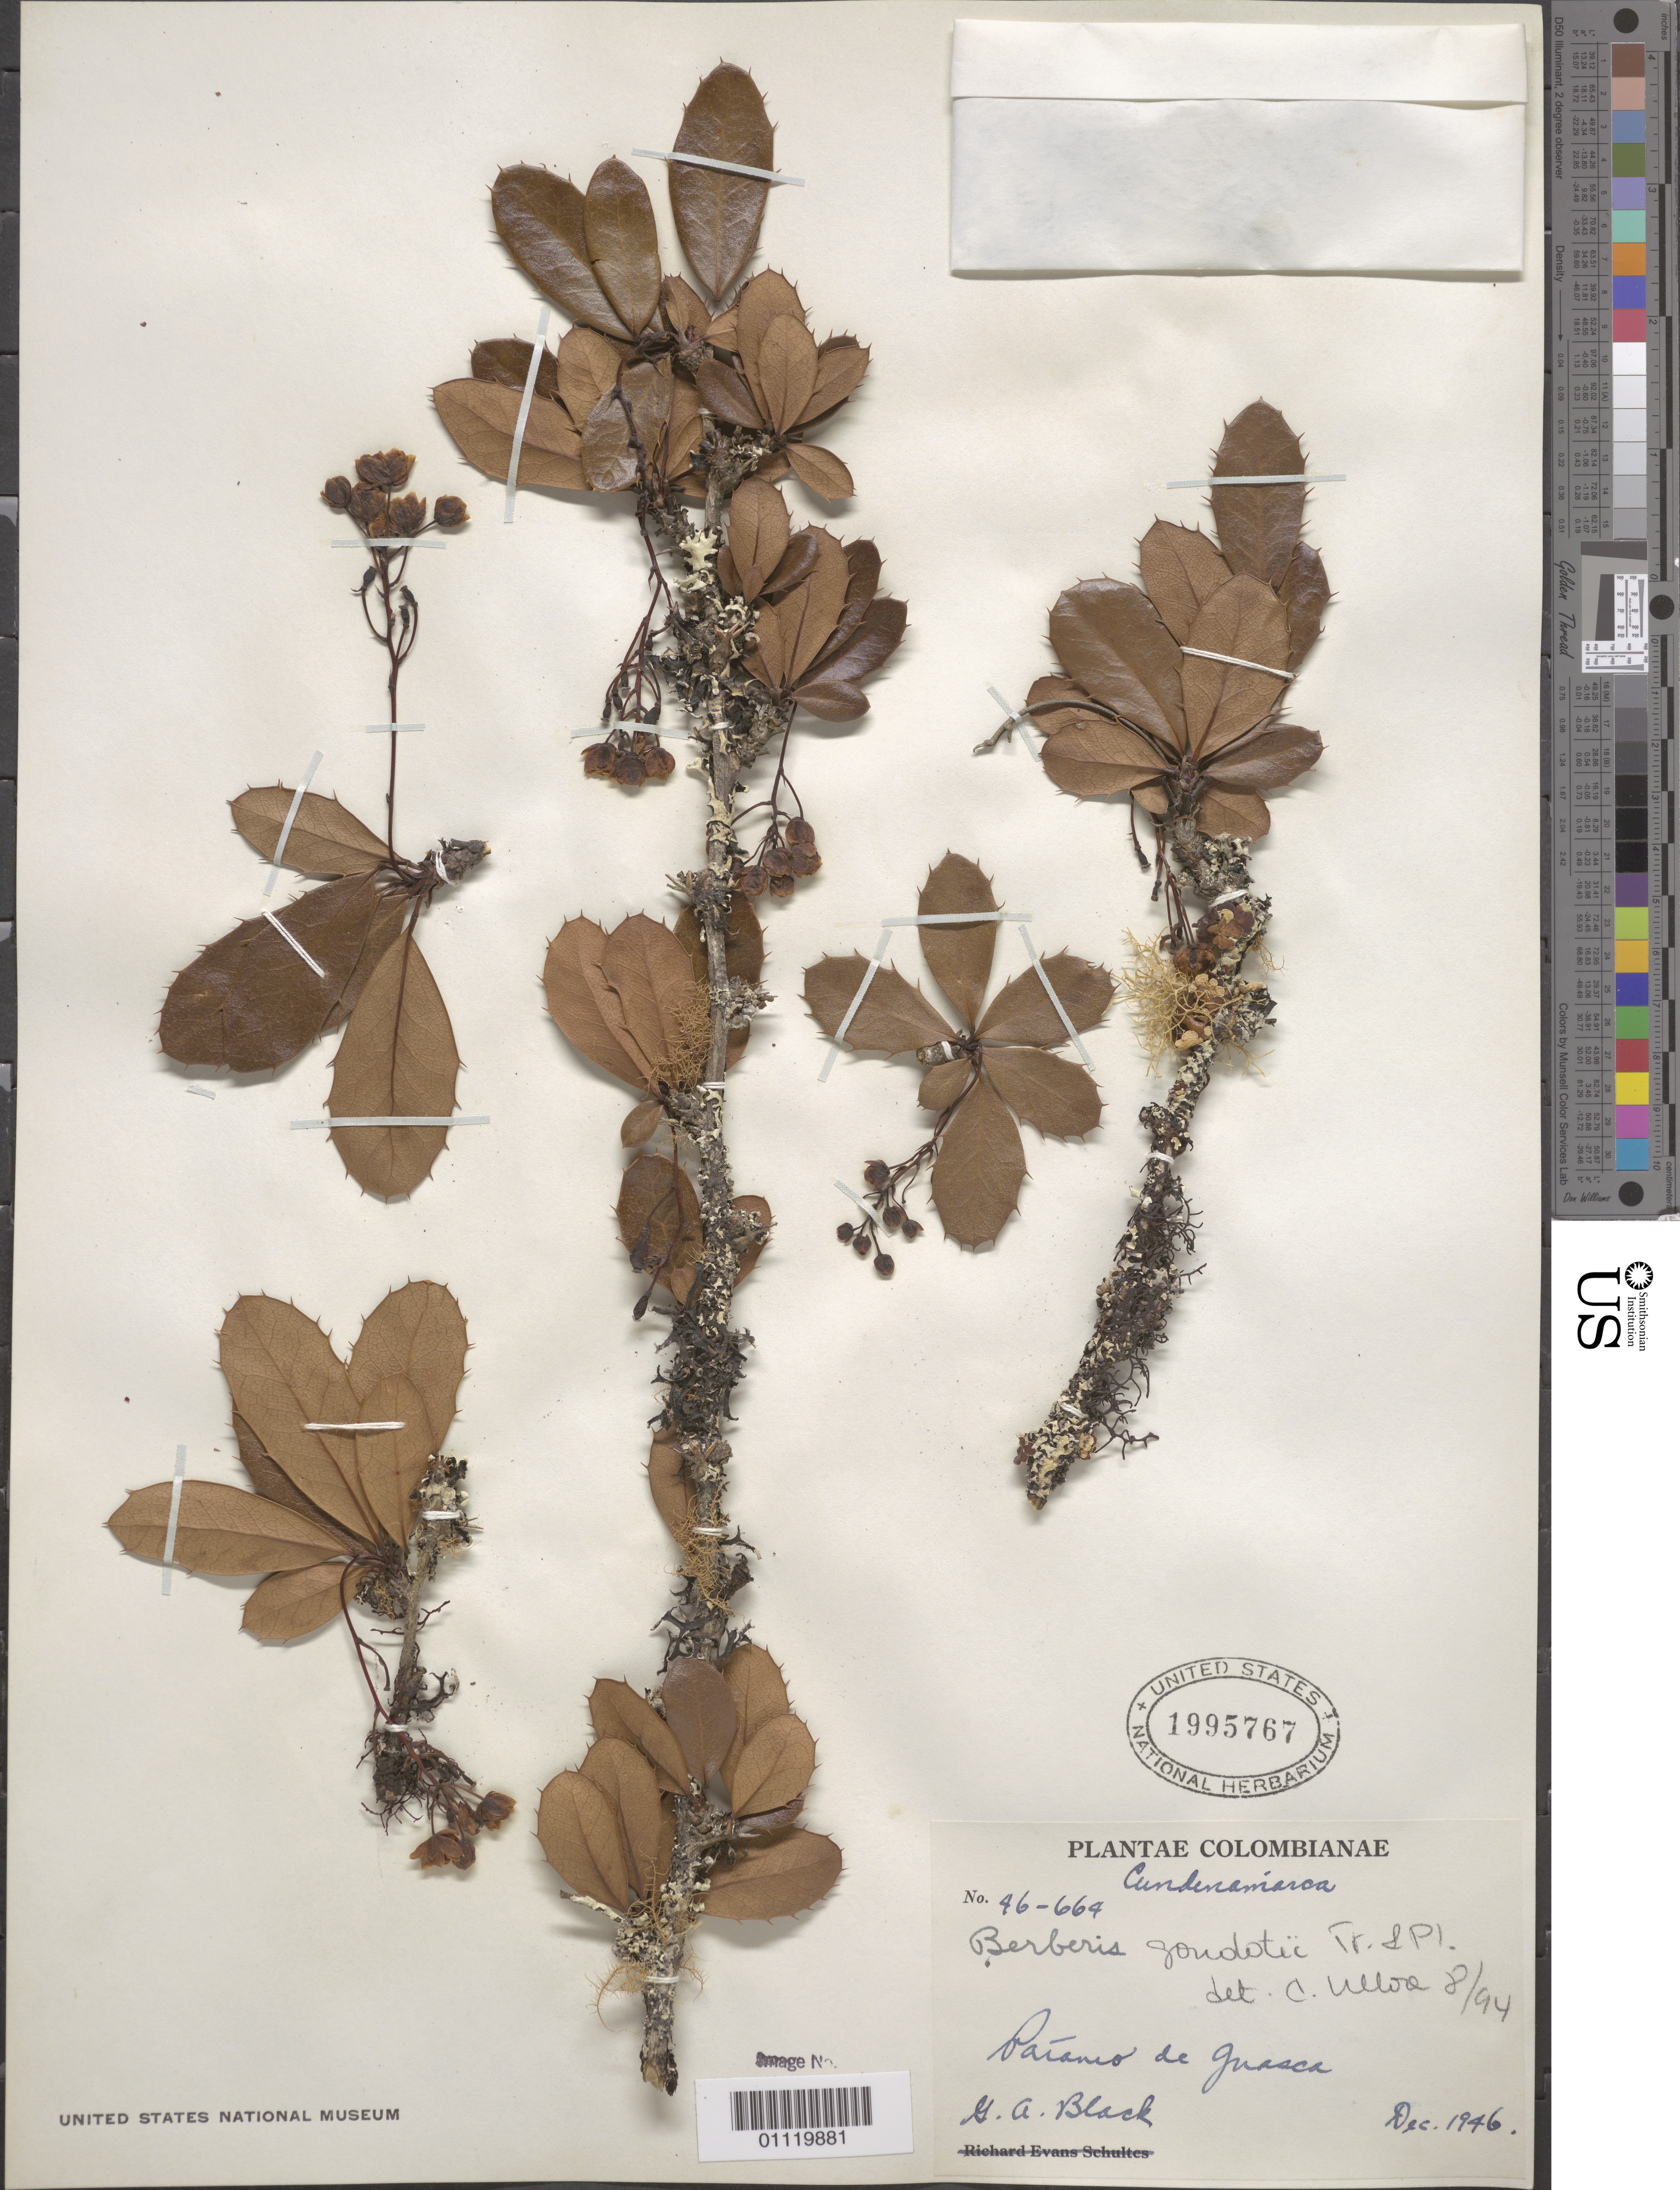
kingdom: Plantae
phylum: Tracheophyta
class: Magnoliopsida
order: Ranunculales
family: Berberidaceae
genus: Berberis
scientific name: Berberis goudotii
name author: Triana & Planch. ex Wedd.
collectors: G. A. Black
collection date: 1946-12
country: Colombia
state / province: Cundinamarca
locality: Guasca Paramo.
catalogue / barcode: US 1995767